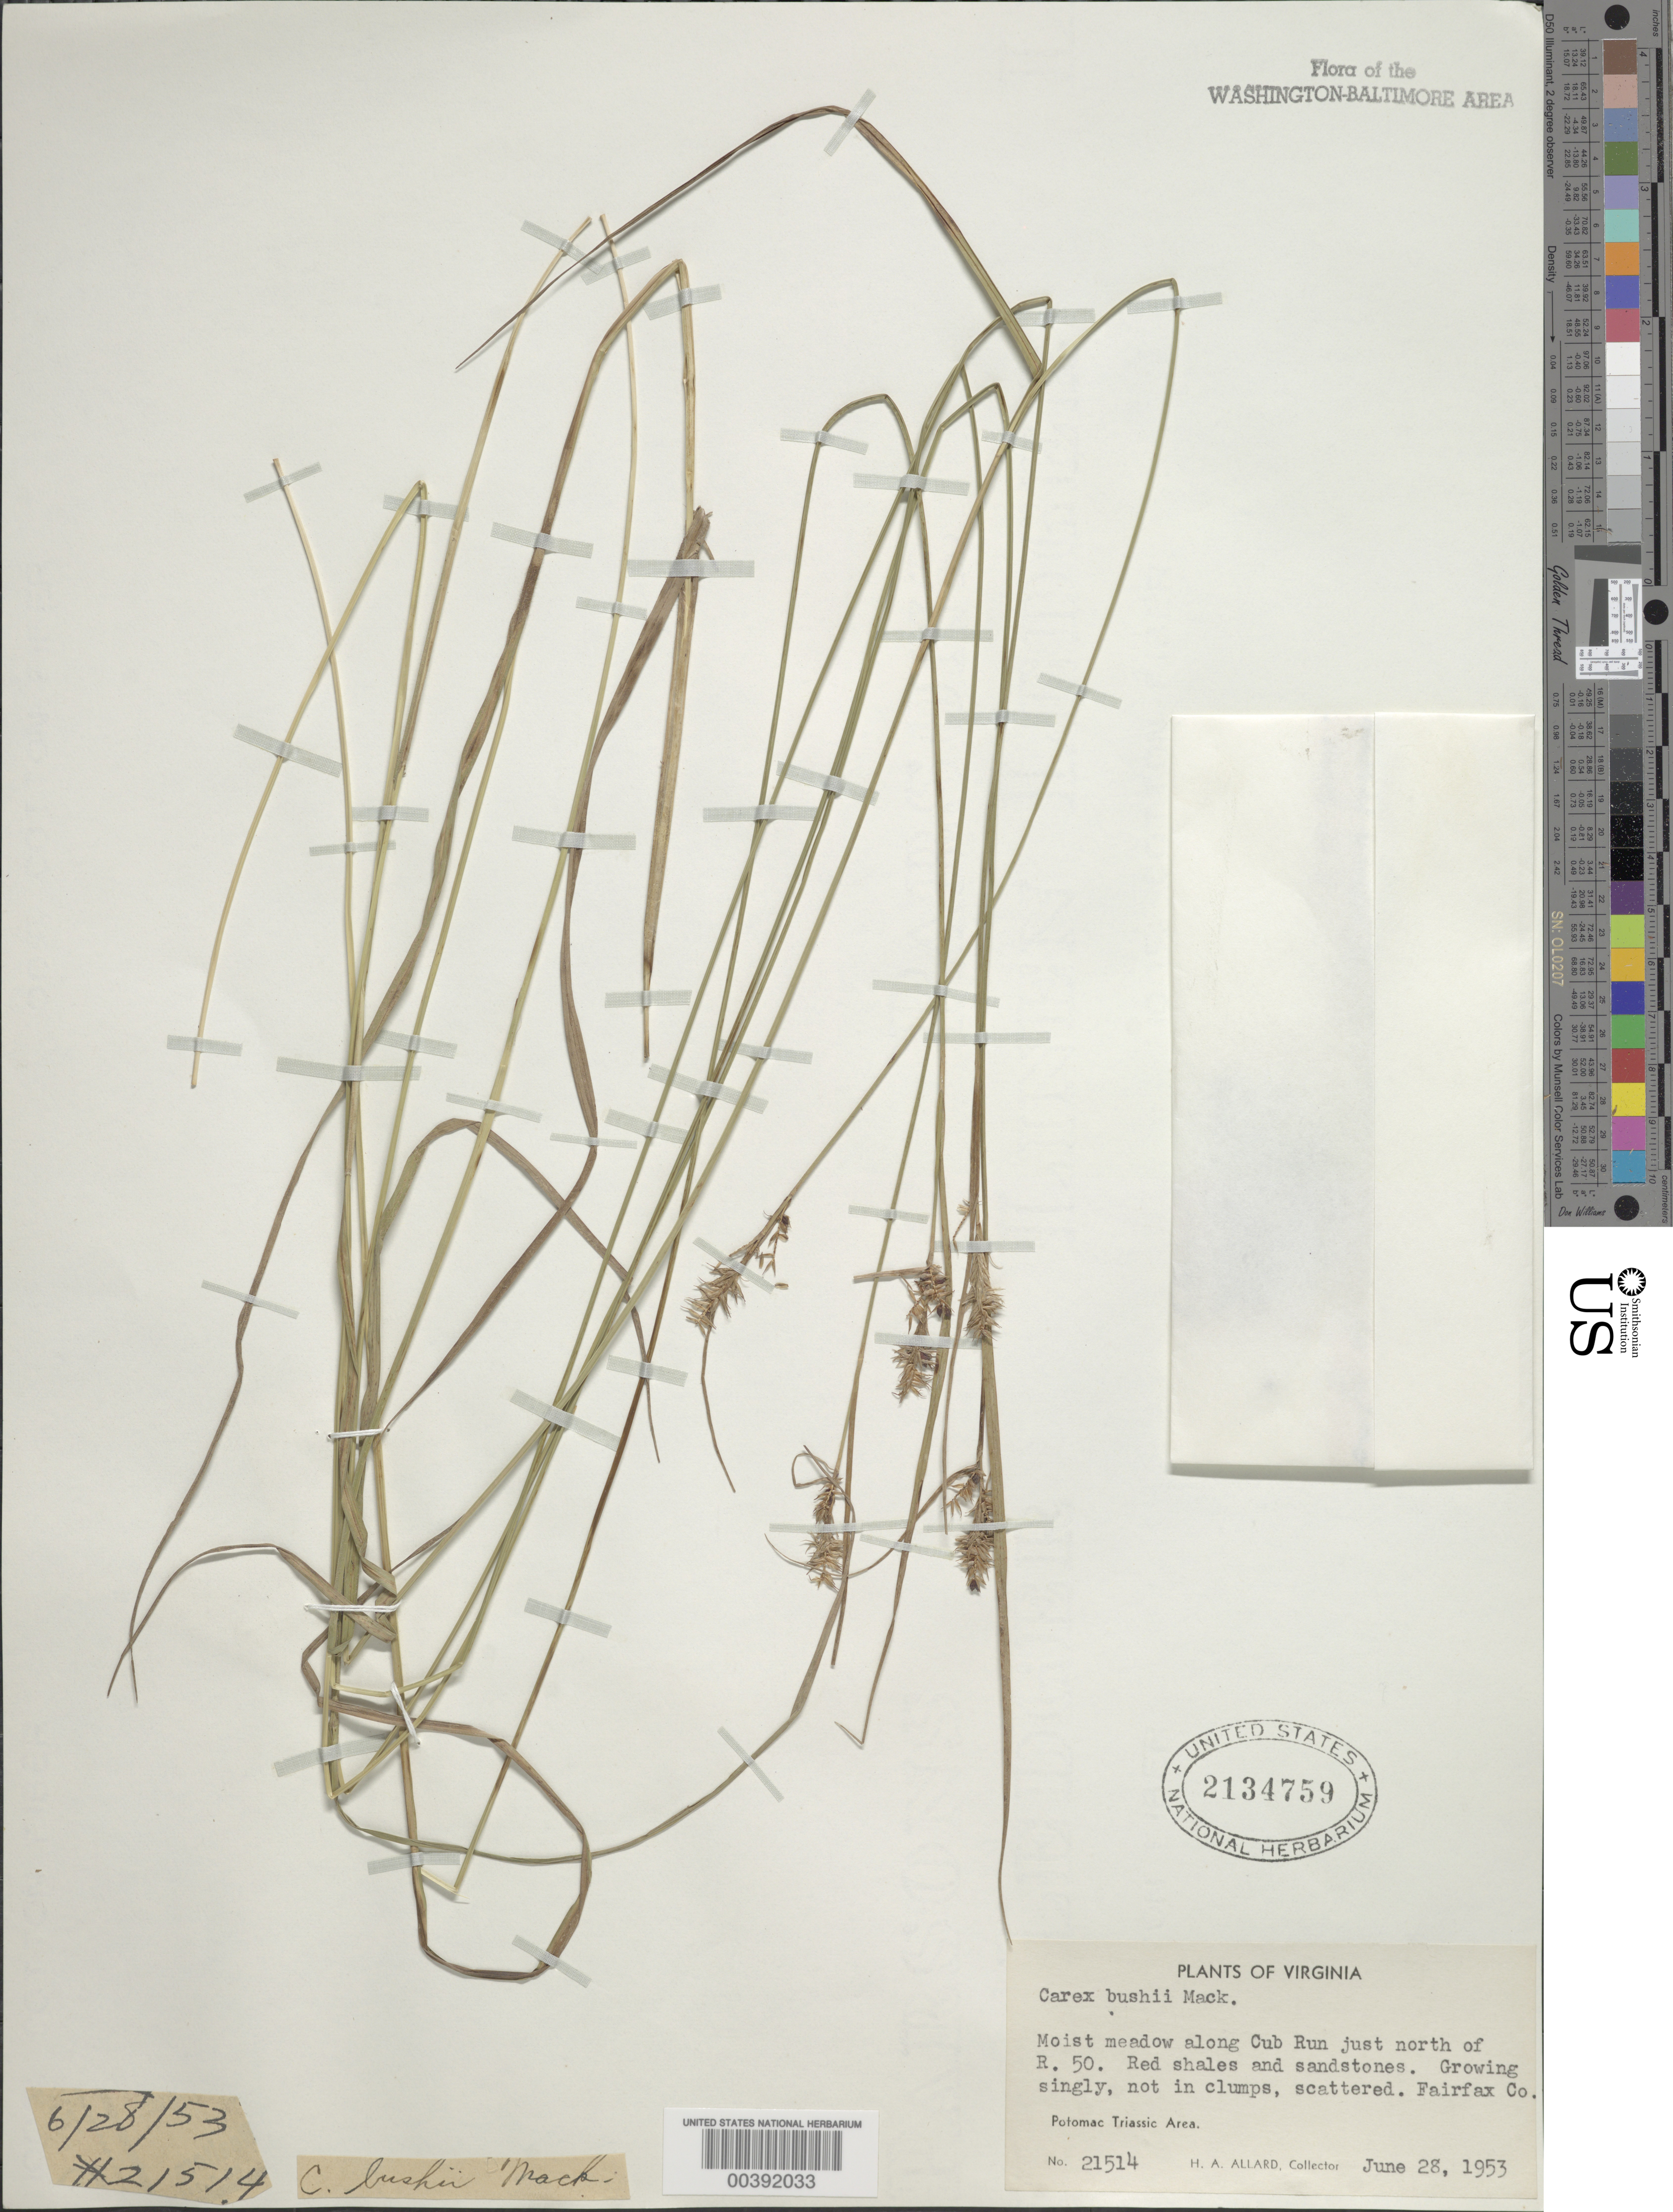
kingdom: Plantae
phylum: Tracheophyta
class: Liliopsida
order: Poales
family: Cyperaceae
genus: Carex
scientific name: Carex bushii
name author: Mack.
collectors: H. A. Allard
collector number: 21514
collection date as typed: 28 Jun 1953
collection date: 1953-06-28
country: United States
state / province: Virginia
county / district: Fairfax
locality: Cub Run, north of Route 50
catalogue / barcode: US 2134759